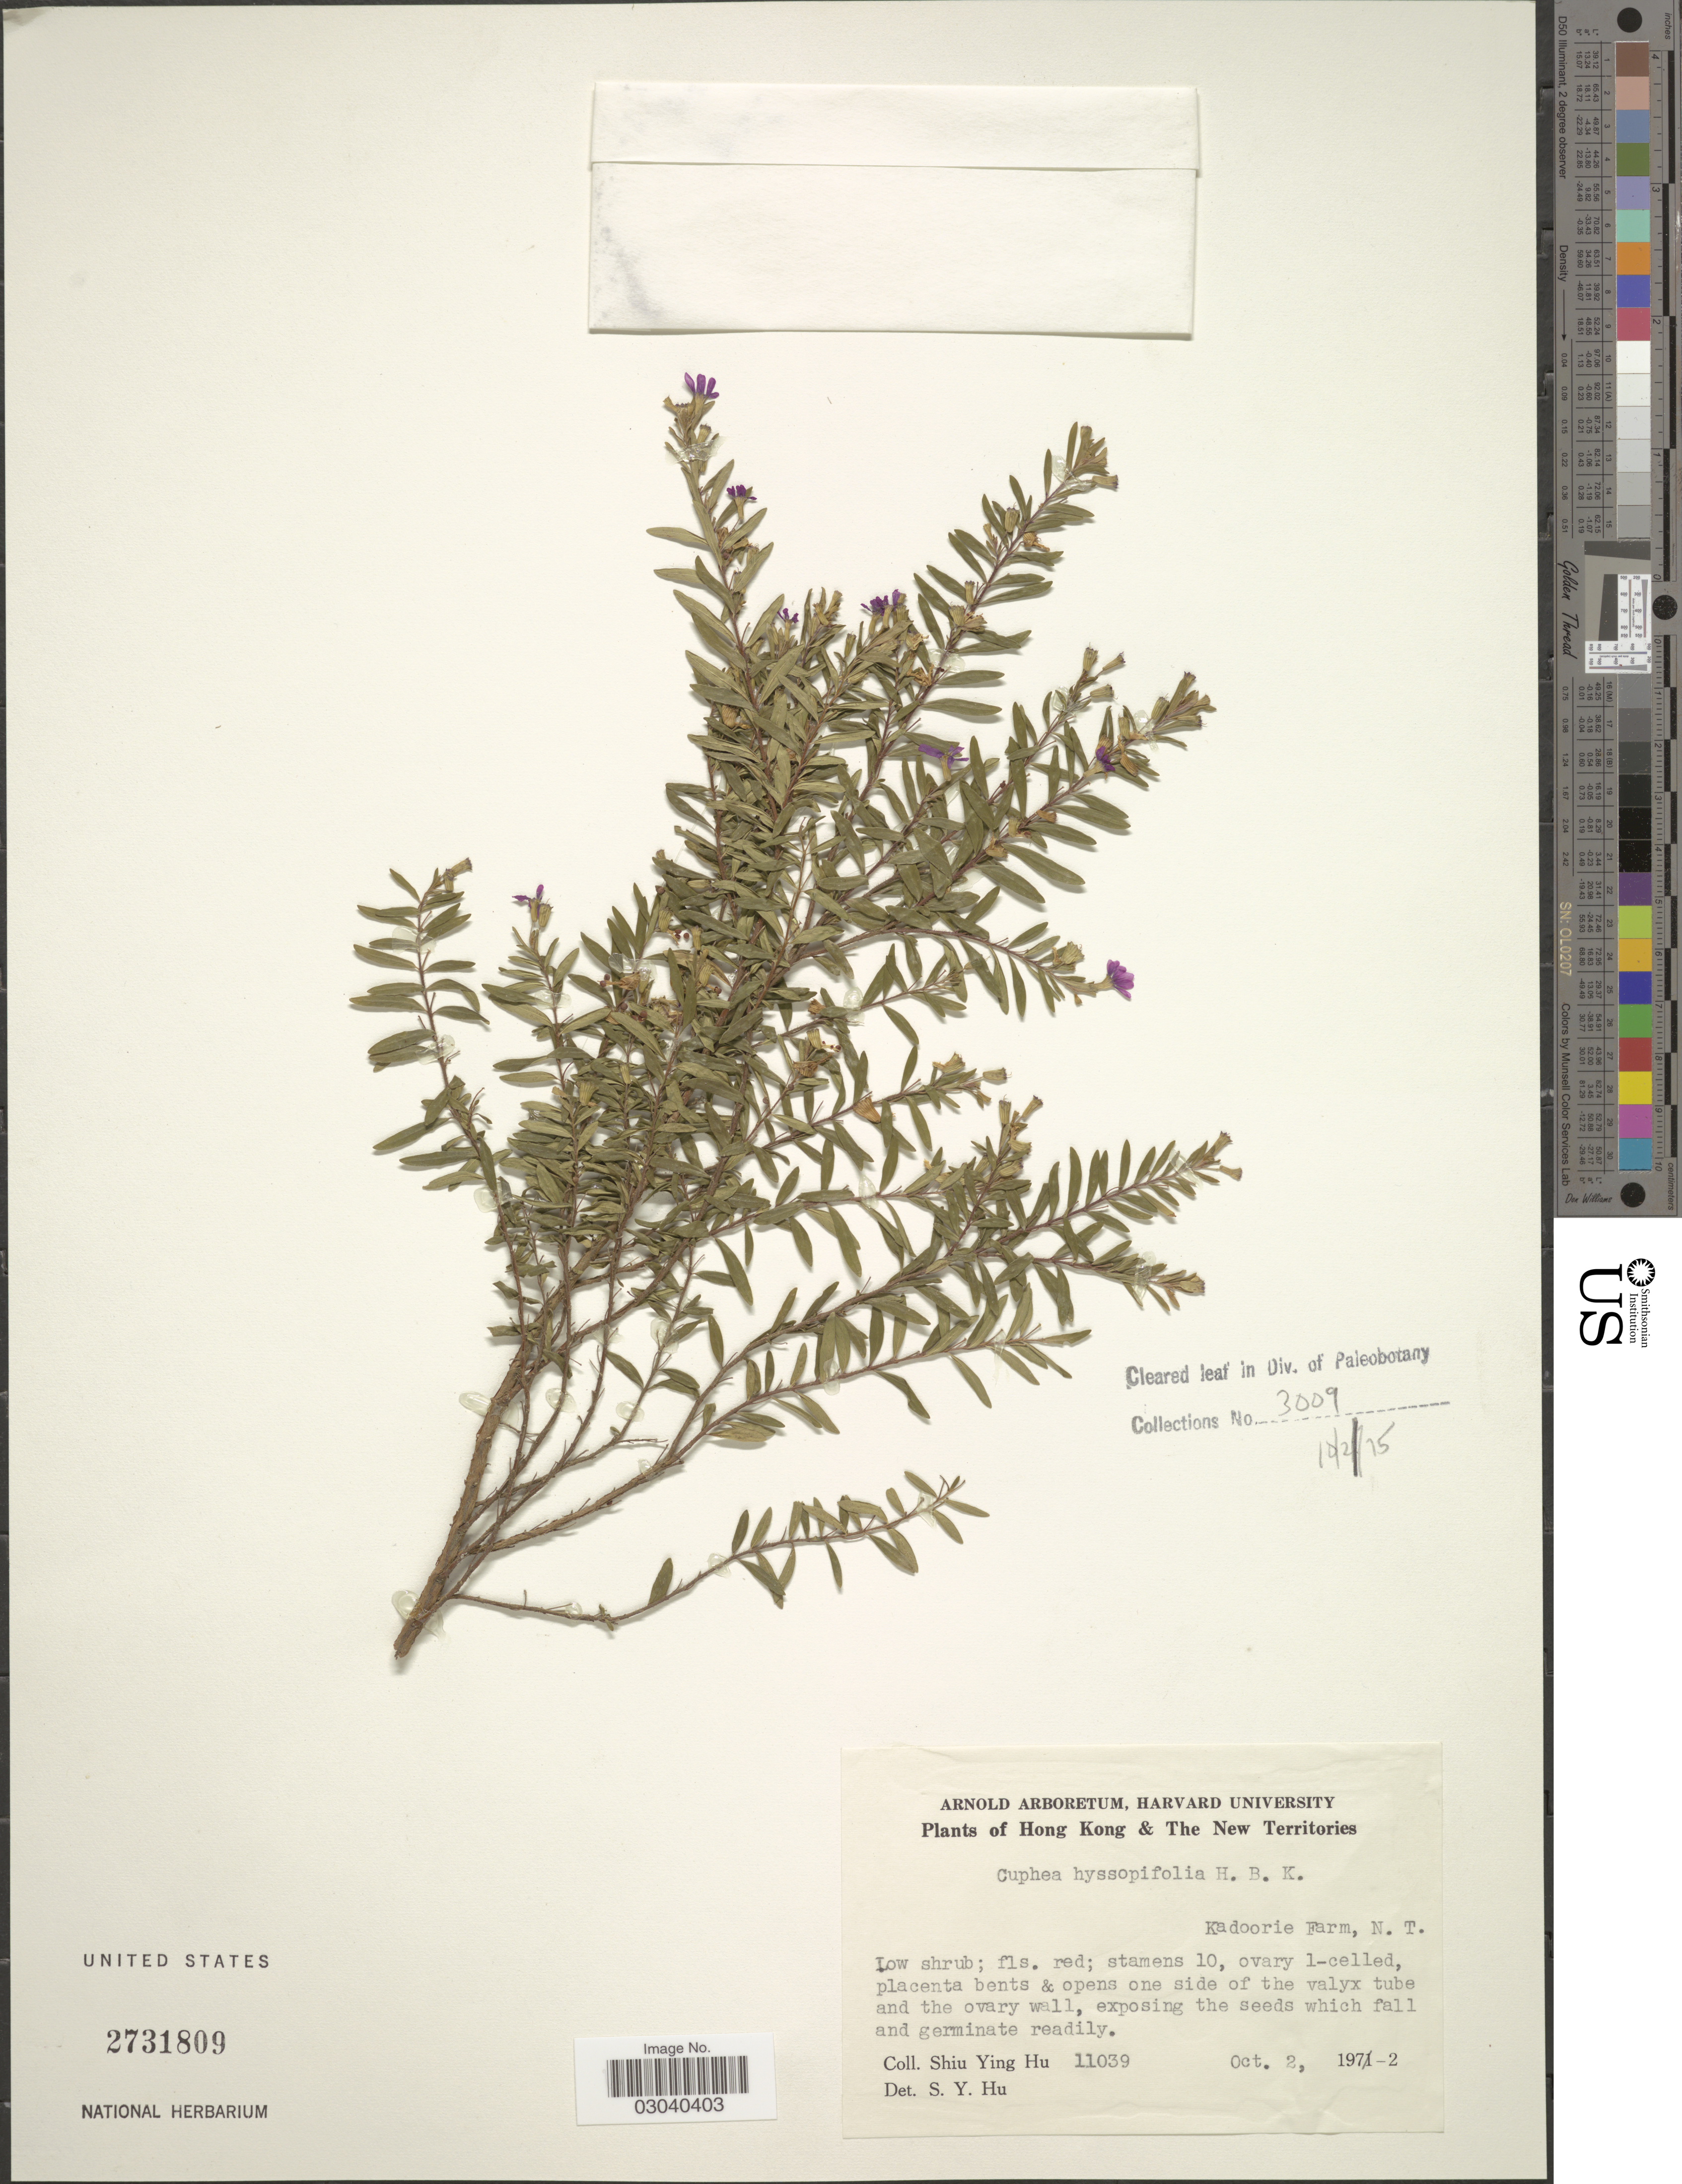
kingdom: Plantae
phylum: Tracheophyta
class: Magnoliopsida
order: Myrtales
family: Lythraceae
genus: Cuphea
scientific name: Cuphea hyssopifolia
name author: Kunth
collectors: S. Y. Hu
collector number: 11039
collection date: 1972-10-02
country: China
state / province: Hong Kong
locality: The New Territories. Kadoorie Farm, N.T.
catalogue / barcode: US 2731809